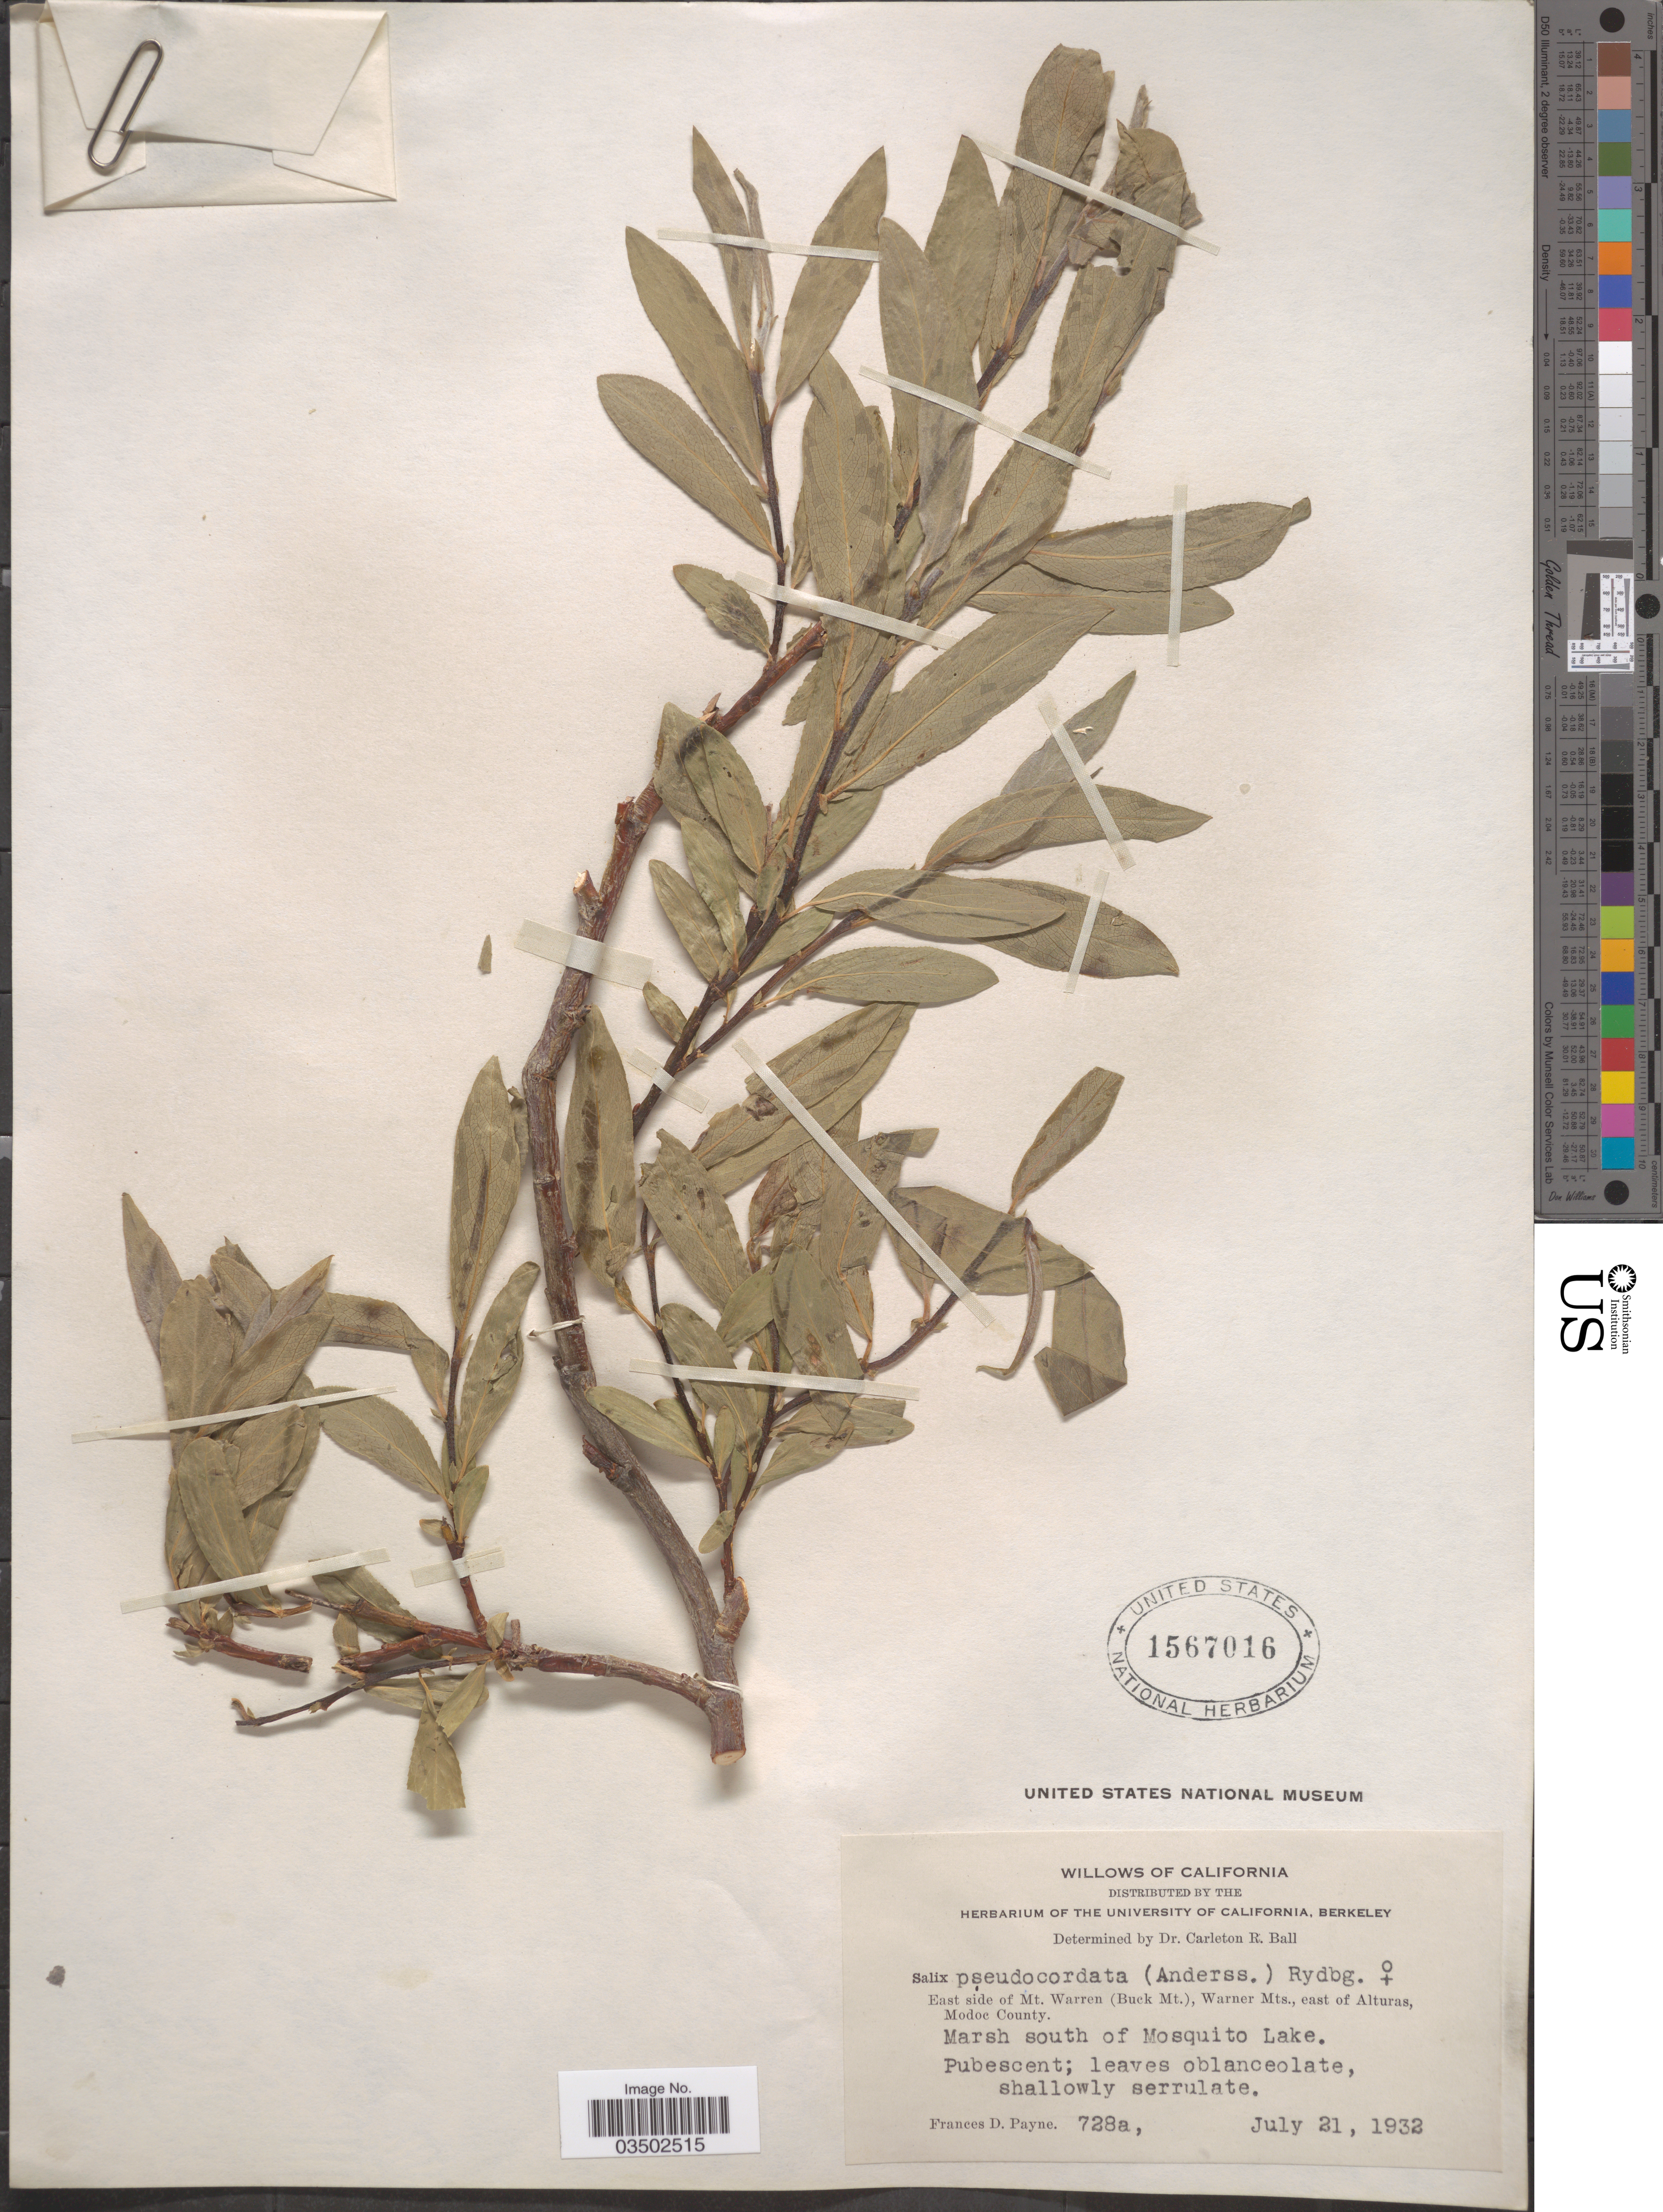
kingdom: Plantae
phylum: Tracheophyta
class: Magnoliopsida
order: Malpighiales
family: Salicaceae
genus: Salix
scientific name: Salix pseudocordata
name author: (Andersson) Andersson ex Rydb.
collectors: F. Payne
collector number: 728a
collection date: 1932-07-21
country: United States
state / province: California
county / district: Modoc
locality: East side of Mt. Warren (Buck Mt.), Warner Mts., east of Alturas, Modoc County. Marsh south of Mosquito Lake.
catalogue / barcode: US 1567016